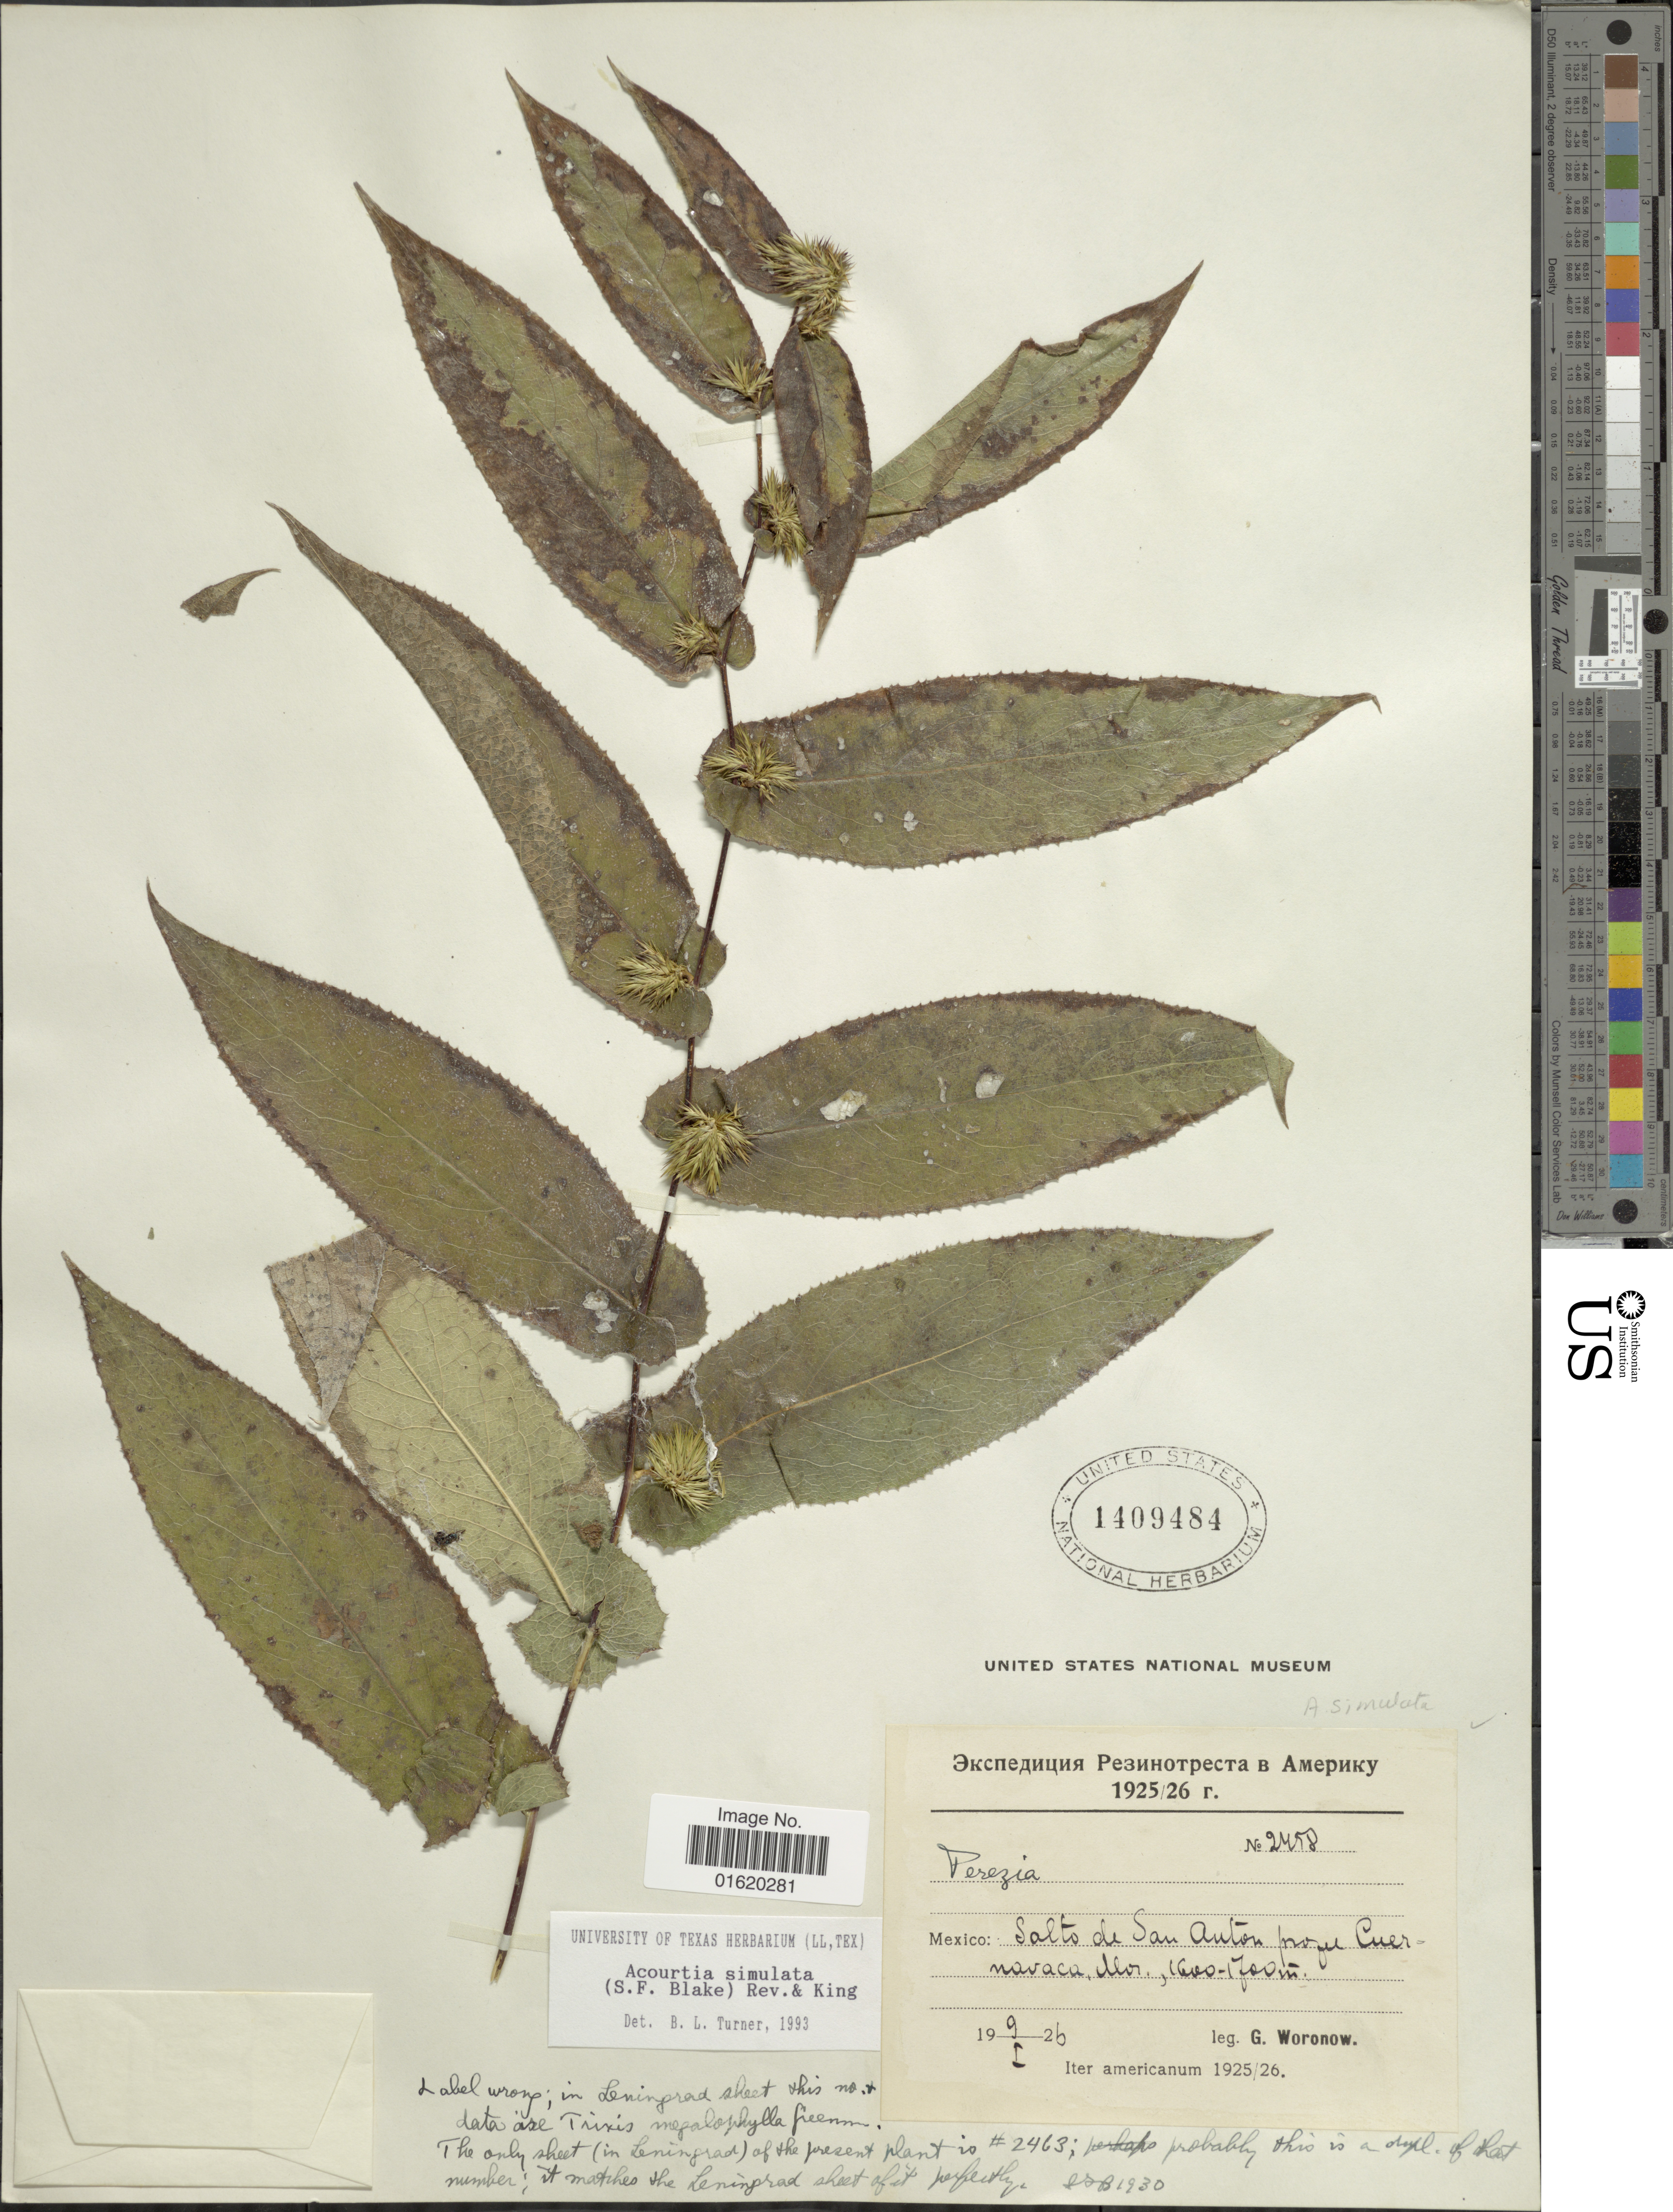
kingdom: Plantae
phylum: Tracheophyta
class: Magnoliopsida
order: Asterales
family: Asteraceae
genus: Acourtia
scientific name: Acourtia simulata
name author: (S.F. Blake) Reveal & R.M. King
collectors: G. Woronow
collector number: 2498*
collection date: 1926-01-09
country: Mexico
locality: Salto de San Anton prov Cuerconovaco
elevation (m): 1600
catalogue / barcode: US 1409484